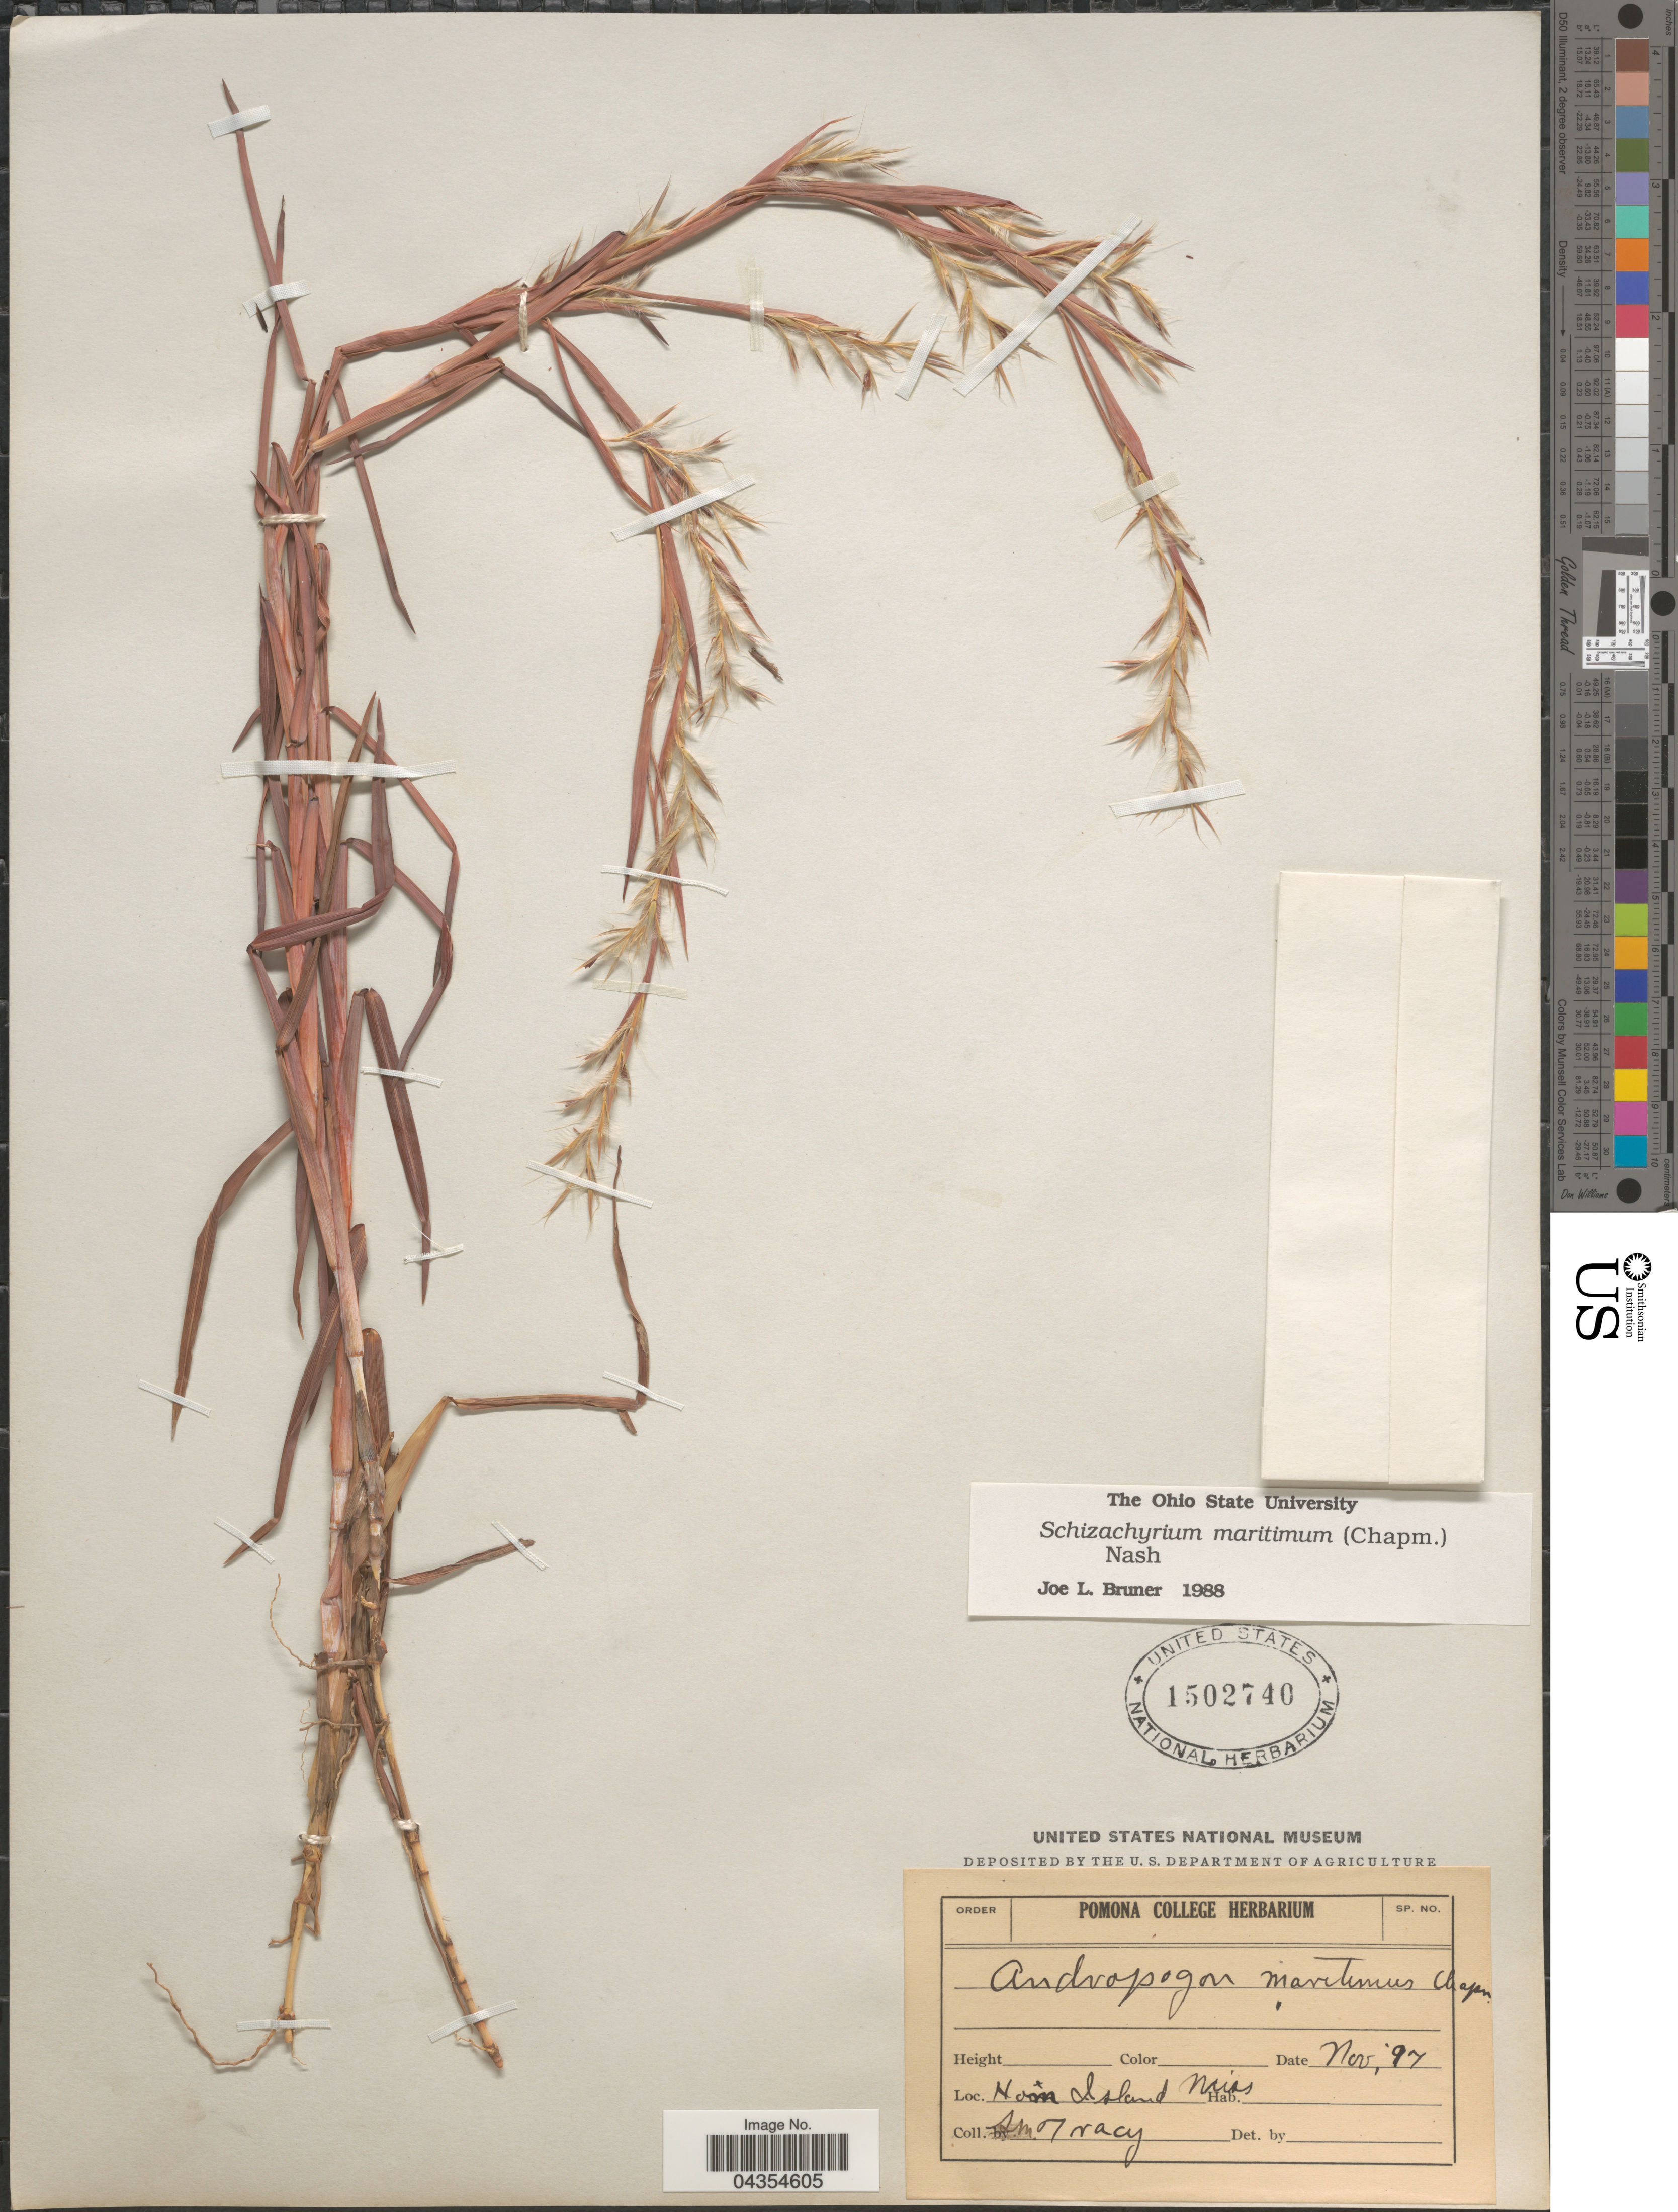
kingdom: Plantae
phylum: Tracheophyta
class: Liliopsida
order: Poales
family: Poaceae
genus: Schizachyrium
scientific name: Schizachyrium maritimum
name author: (Chapm.) Nash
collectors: S. M. Tracy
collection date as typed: Transcribed d/m/y: /11/97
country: United States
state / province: Mississippi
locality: Horn Island.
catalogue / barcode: US 1502740